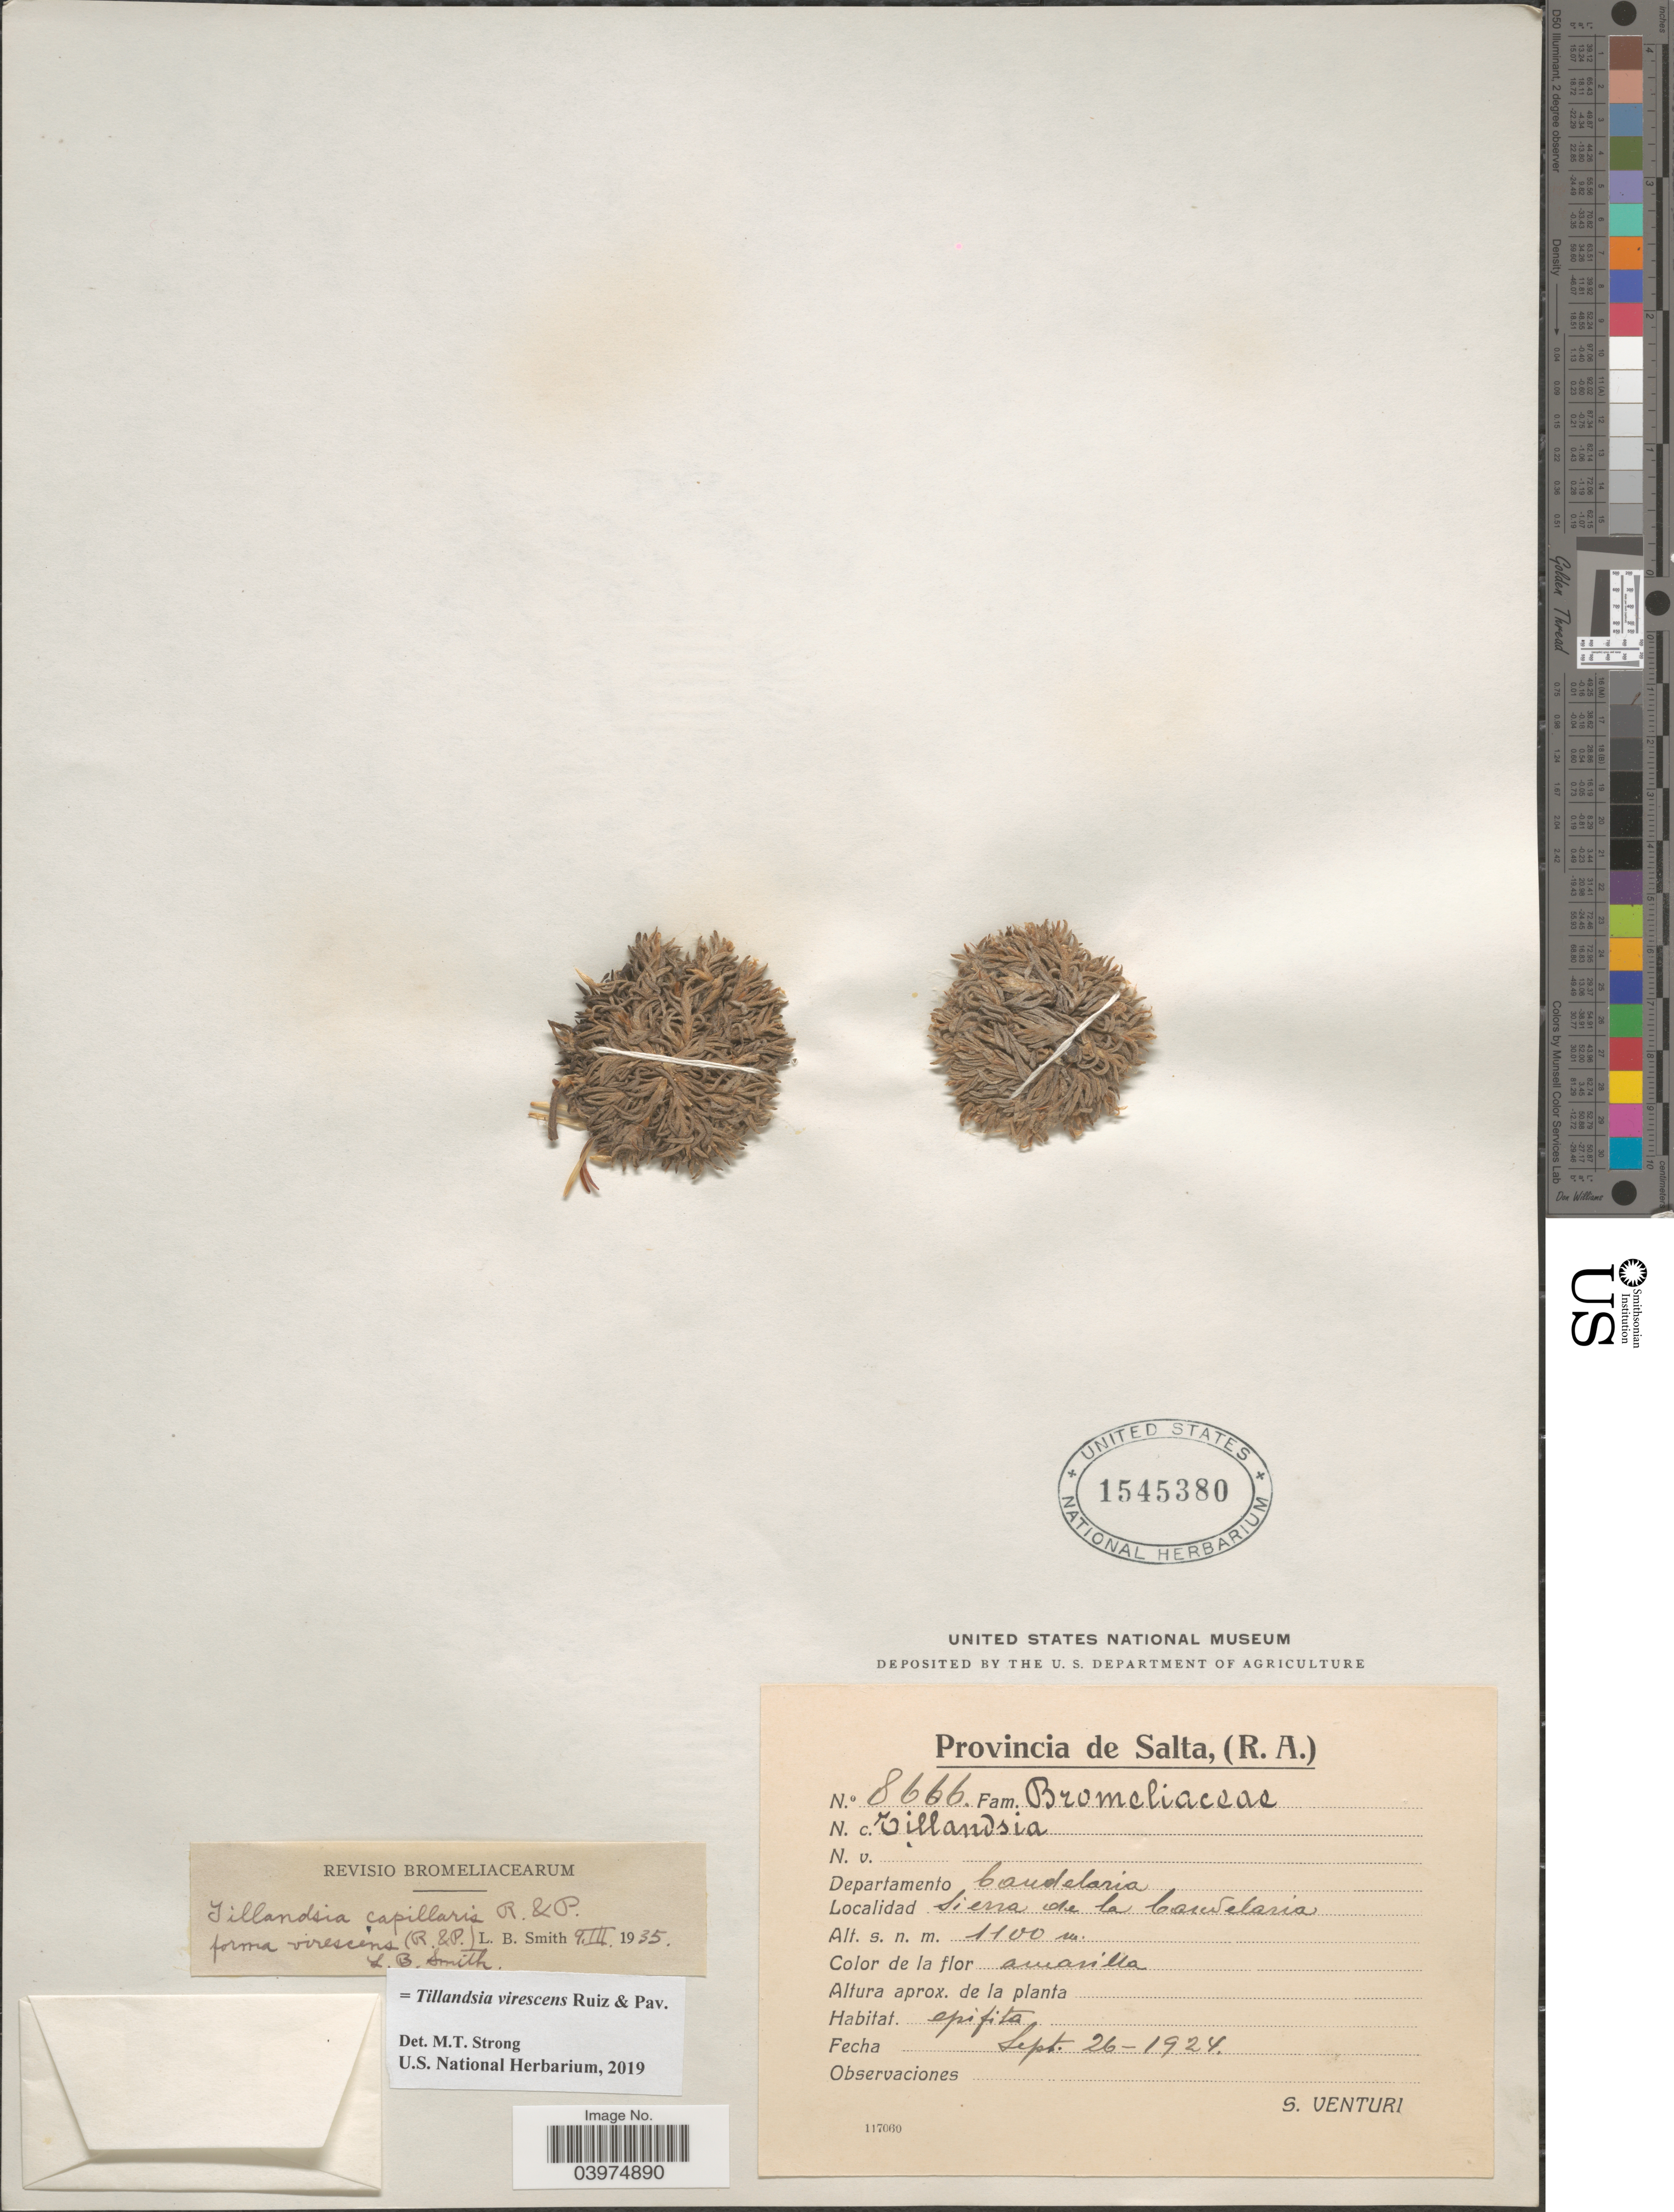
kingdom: Plantae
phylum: Tracheophyta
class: Liliopsida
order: Poales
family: Bromeliaceae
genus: Tillandsia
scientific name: Tillandsia virescens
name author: Ruiz & Pav.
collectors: S. Venturi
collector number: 8666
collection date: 1924-09-26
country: Argentina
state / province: Salta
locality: Departamento Candelaria. Sierra de la Candelaria.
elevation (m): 1100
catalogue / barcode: US 1545380